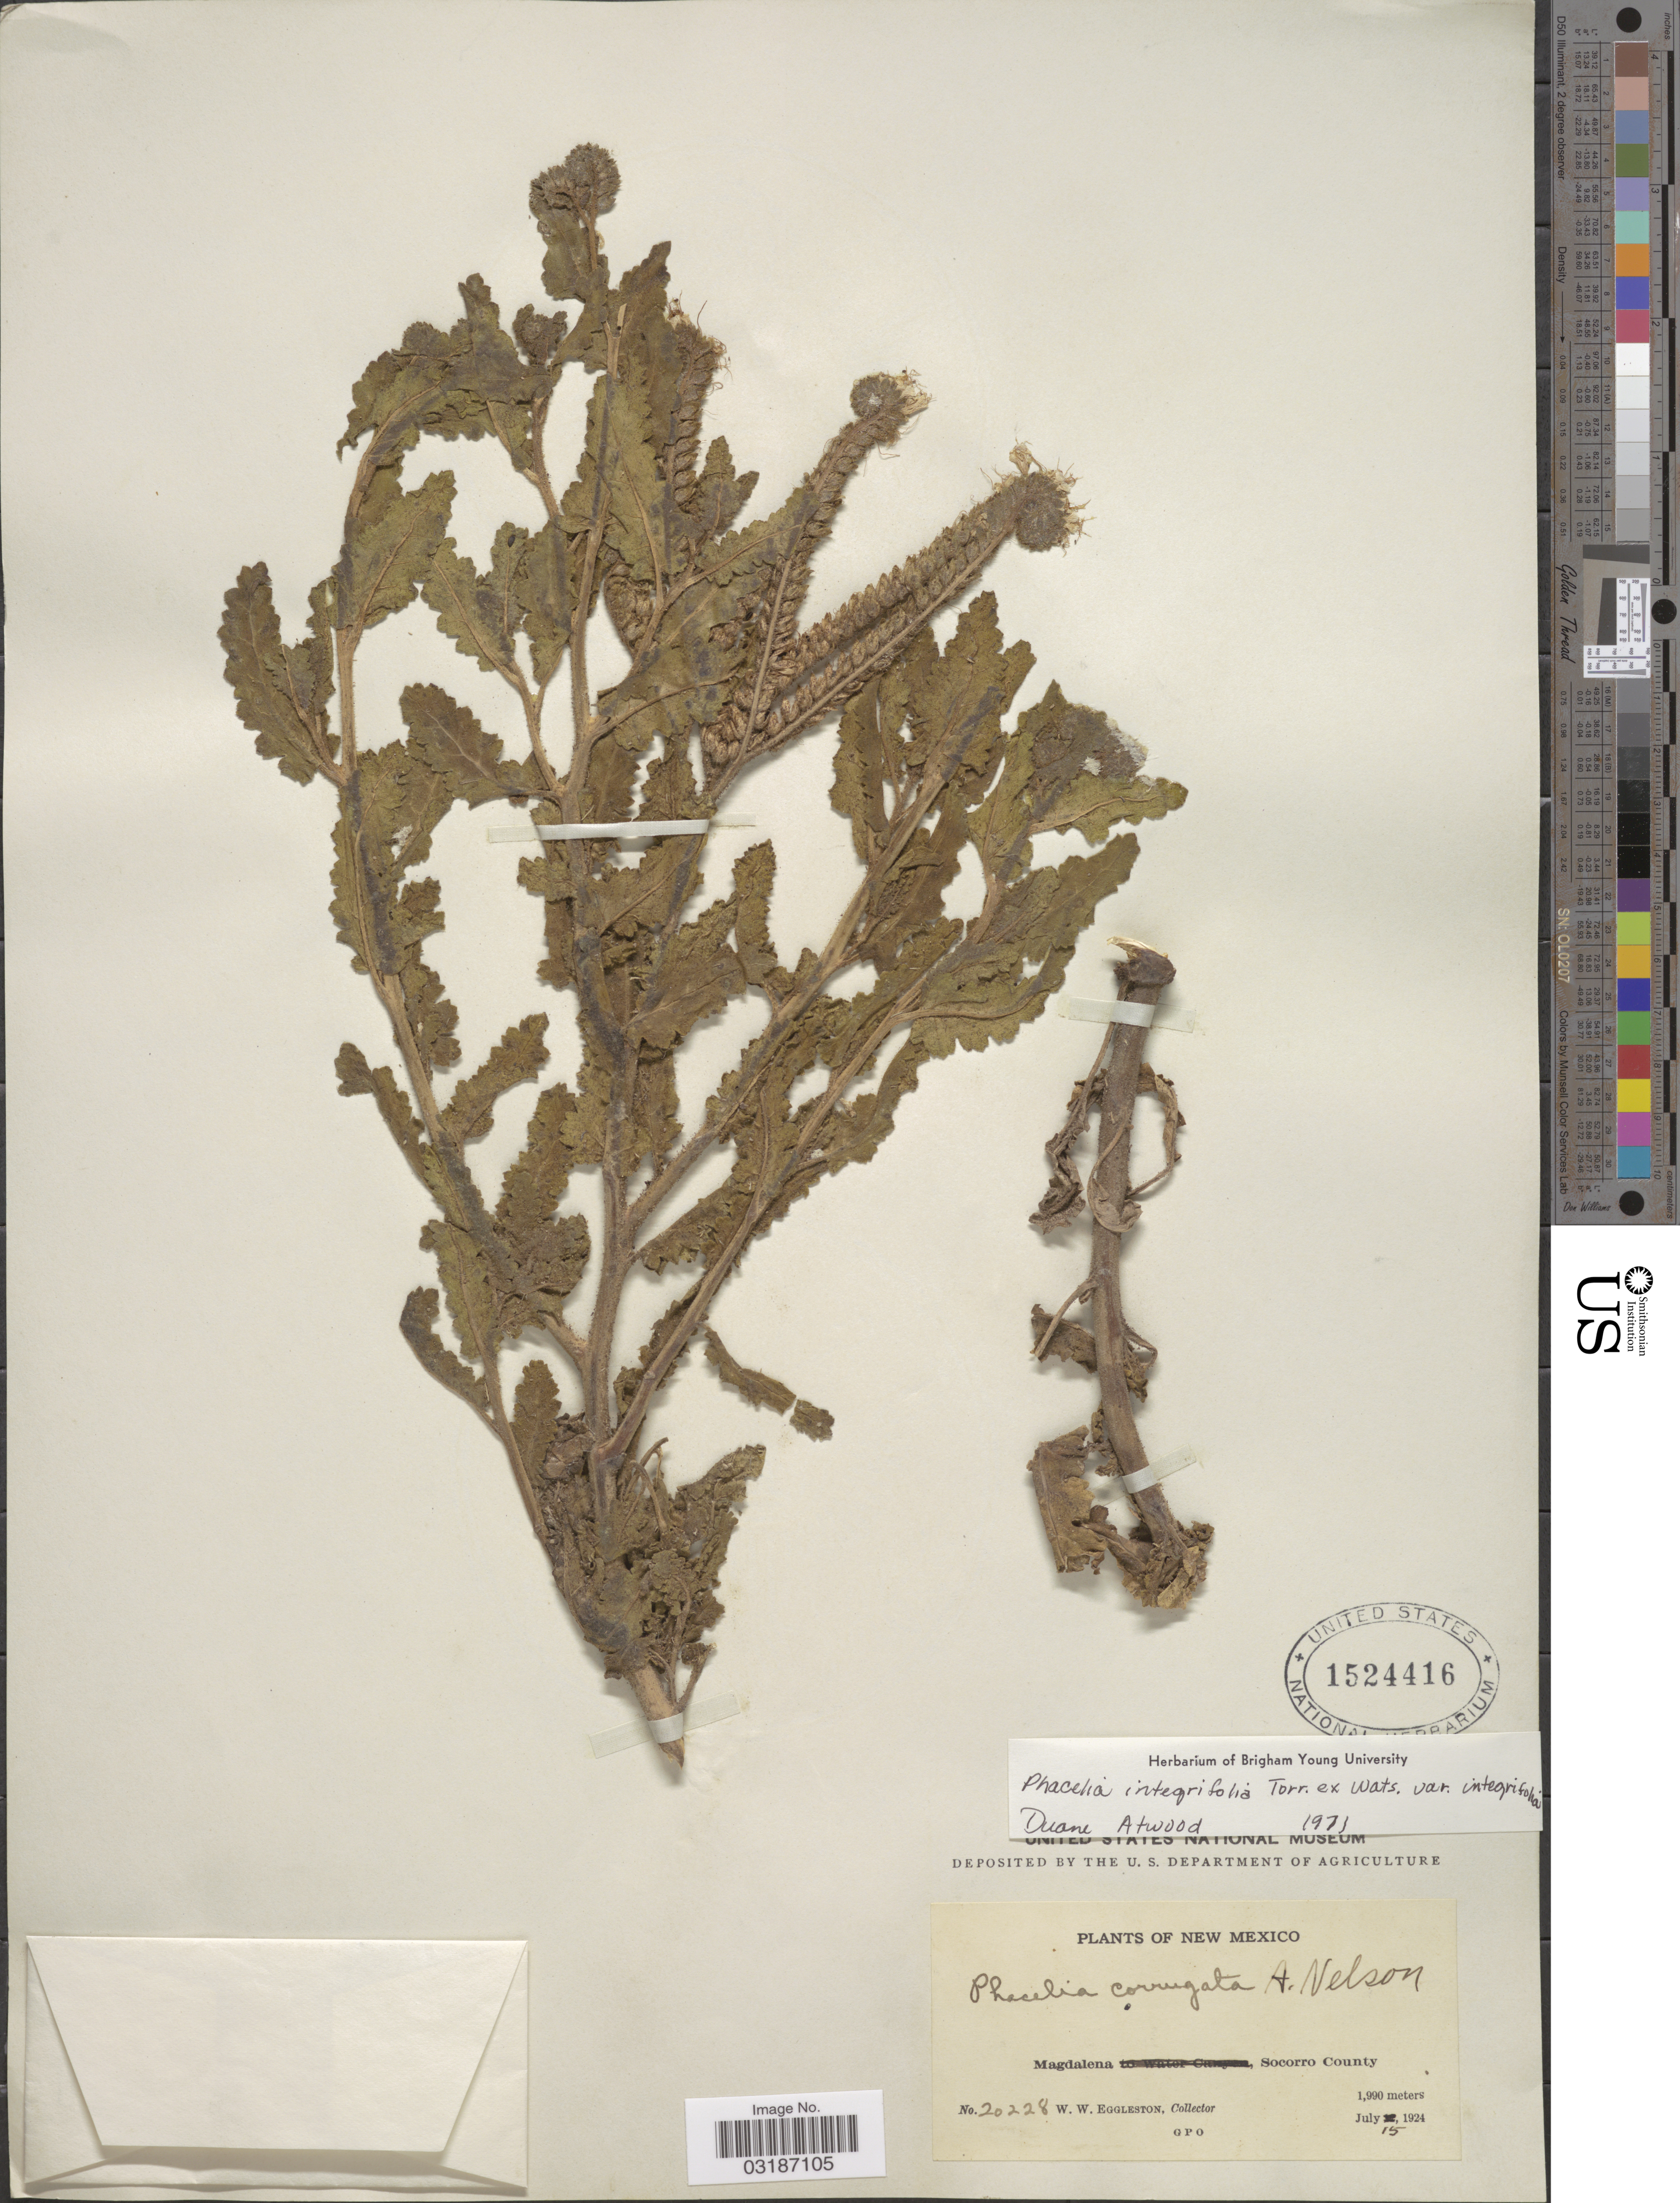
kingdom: Plantae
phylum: Tracheophyta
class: Magnoliopsida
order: Boraginales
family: Hydrophyllaceae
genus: Phacelia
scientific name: Phacelia integrifolia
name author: Torr.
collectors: W. W. Eggleston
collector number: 20228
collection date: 1924-07-15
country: United States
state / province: New Mexico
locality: Magdalena, Socorro County.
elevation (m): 1990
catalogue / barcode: US 1524416